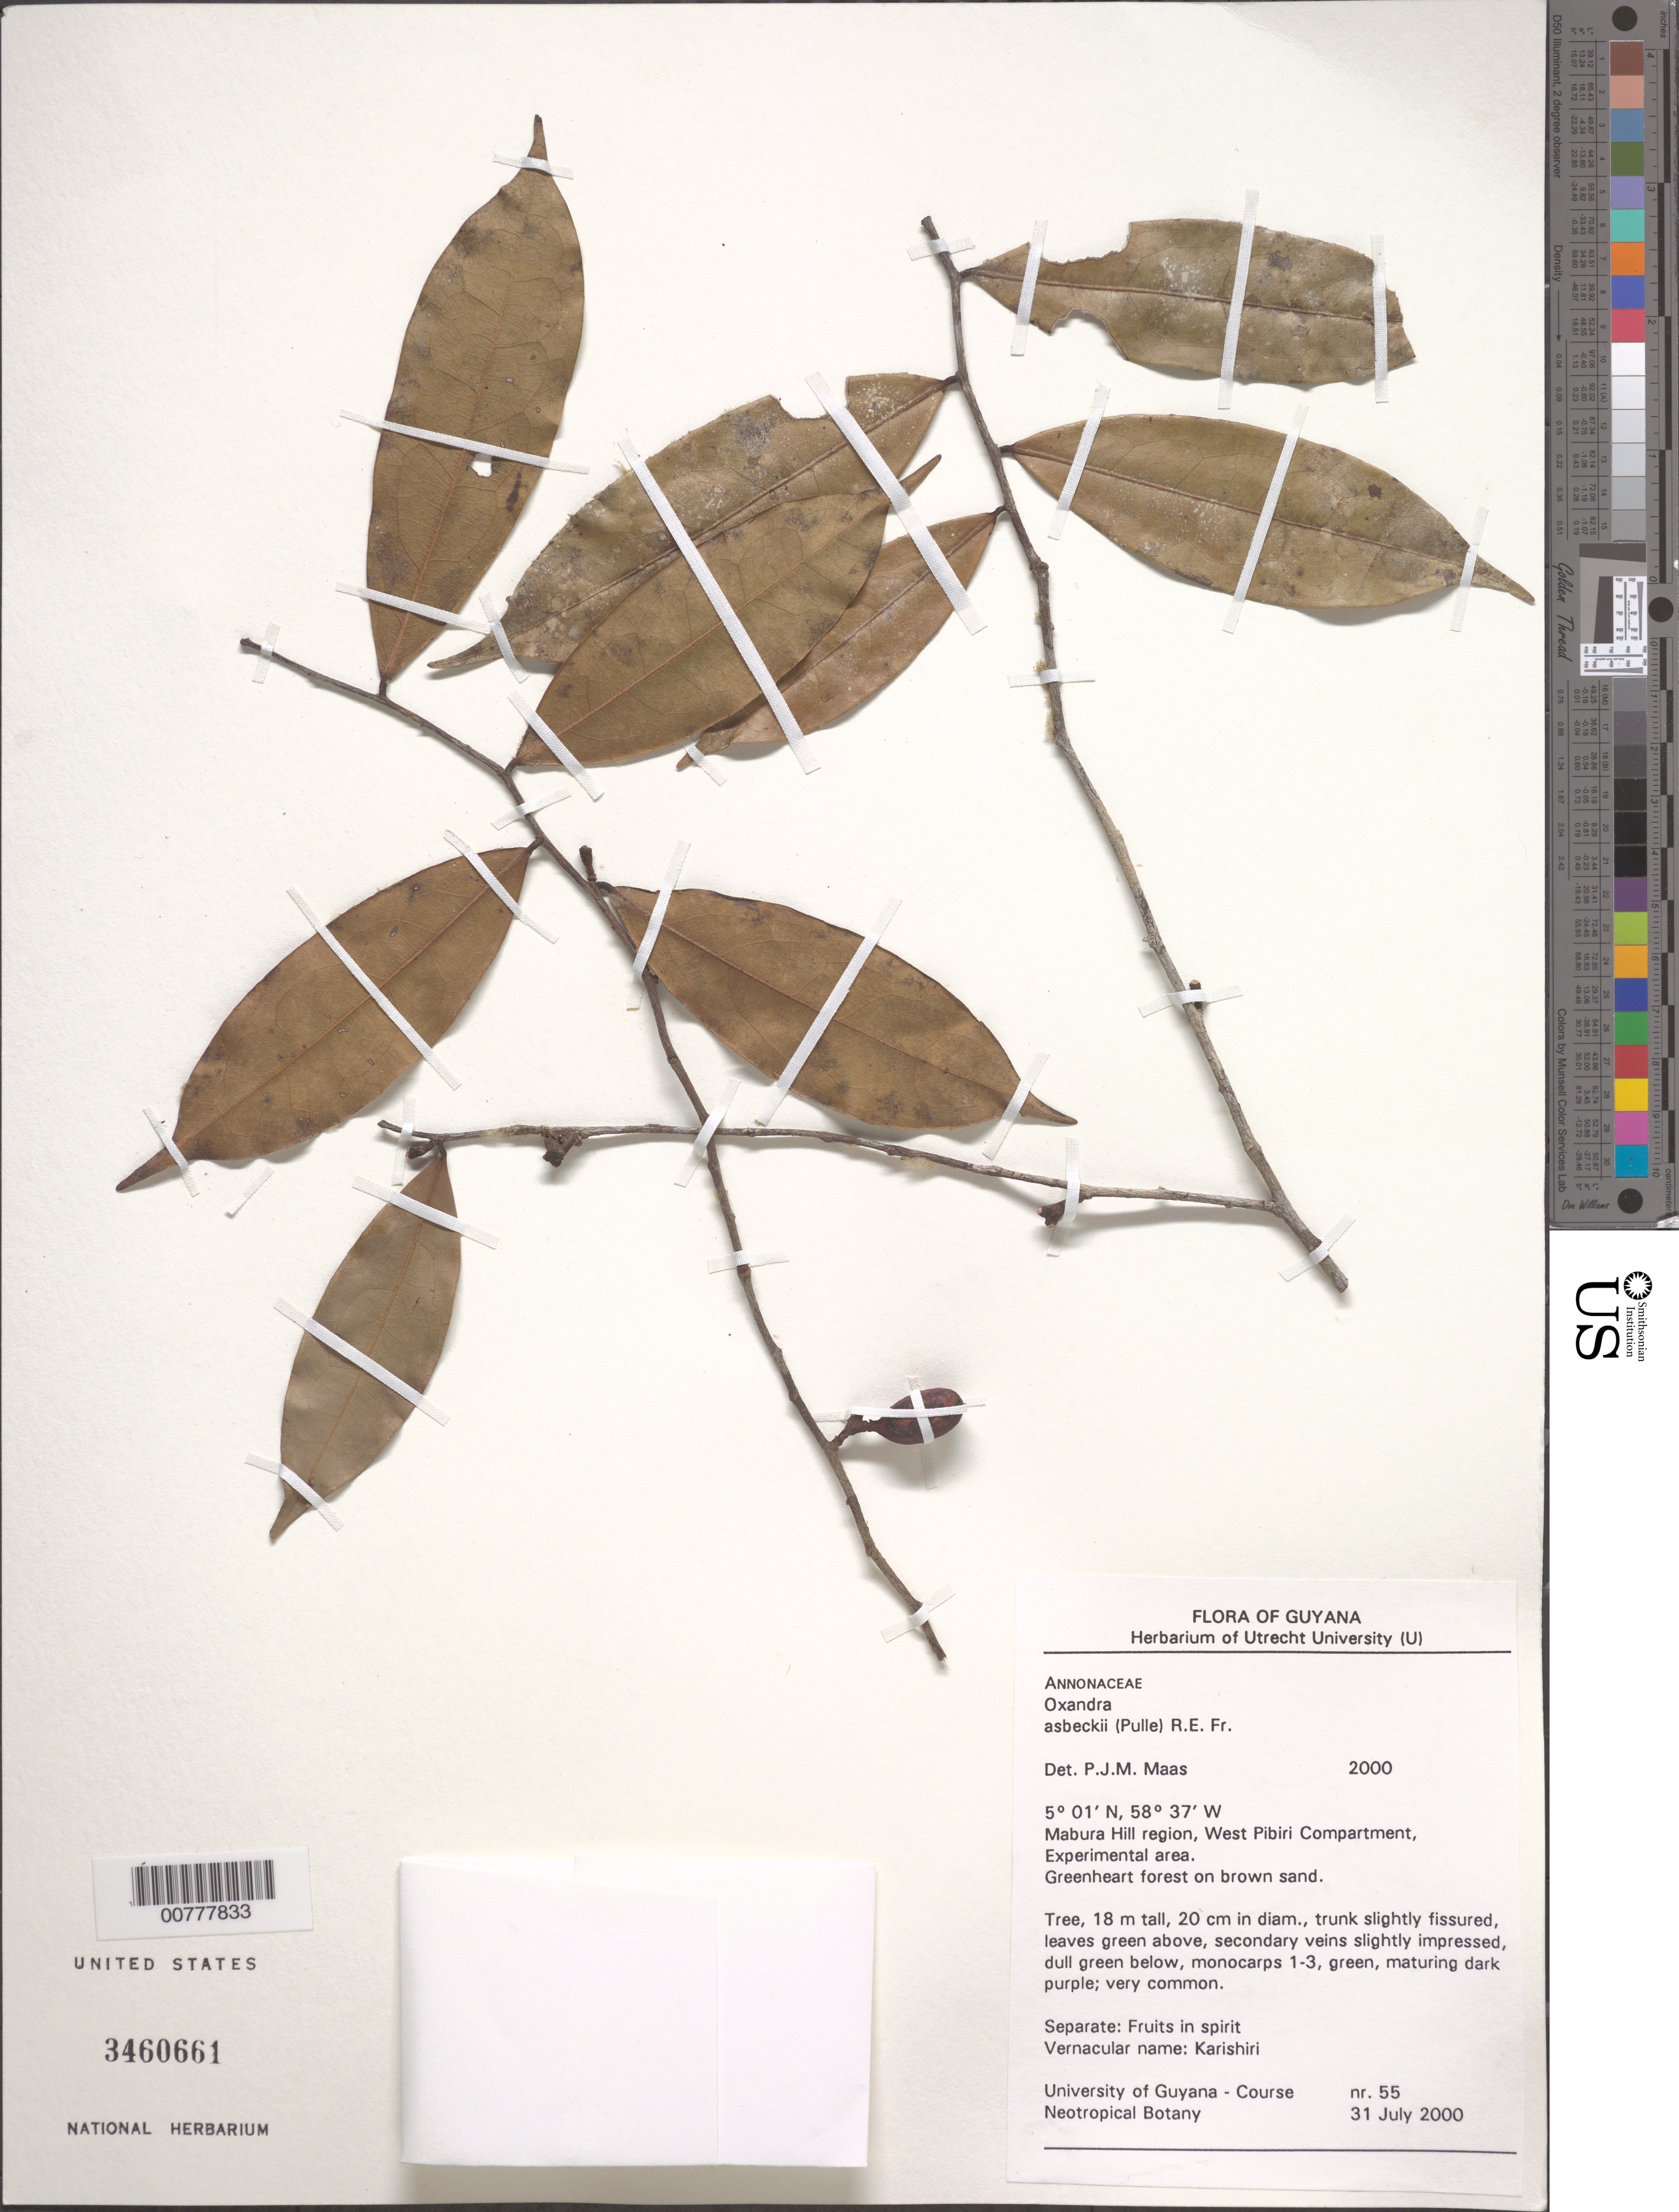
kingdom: Plantae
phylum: Tracheophyta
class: Magnoliopsida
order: Magnoliales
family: Annonaceae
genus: Oxandra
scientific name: Oxandra asbecki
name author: (Pulle) R.E. Fr.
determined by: Maas, Paul J. M.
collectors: UG-Neotrop.Botany Course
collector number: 55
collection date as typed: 31-Jul-00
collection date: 2000-07-31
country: Guyana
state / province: U. Demerara-Berbice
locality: Mabura Hill region, W Pibiri Compartment, Experimental area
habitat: Greenheart forest on brown sand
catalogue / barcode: US 3460661